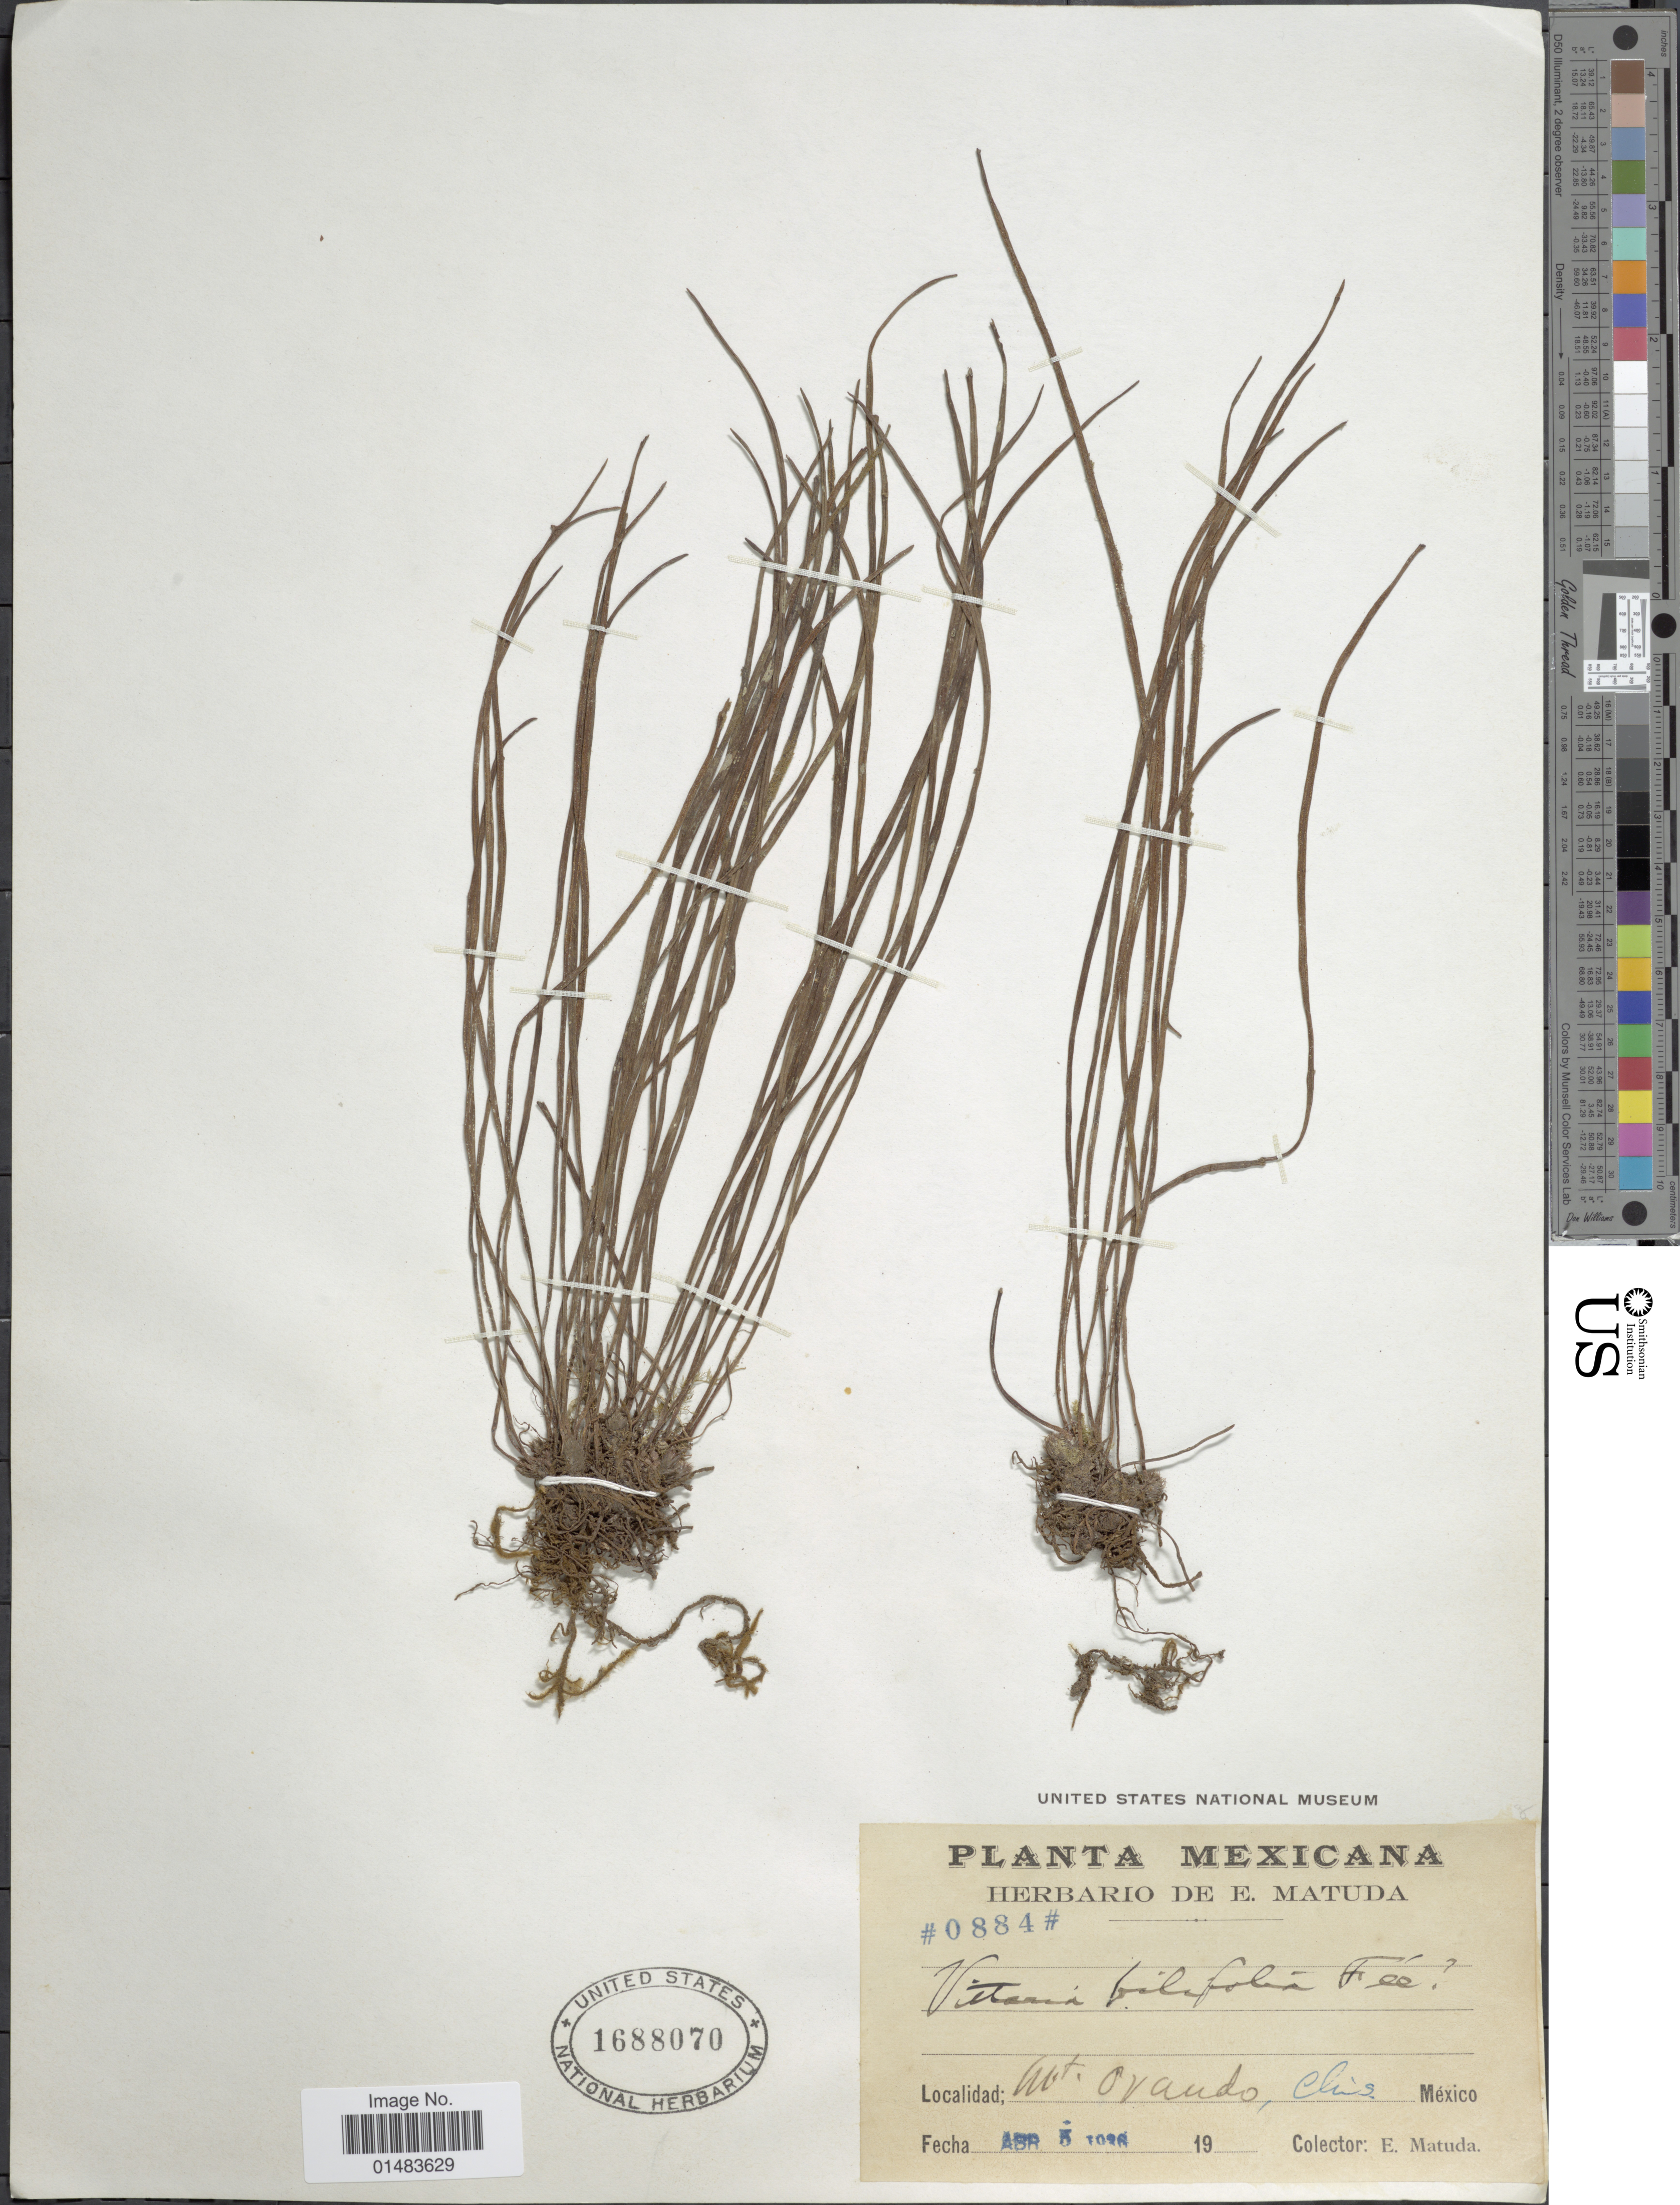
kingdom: Plantae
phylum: Tracheophyta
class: Polypodiopsida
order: Polypodiales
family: Pteridaceae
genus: Vittaria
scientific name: Vittaria graminifolia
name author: Kaulf.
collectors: E. Matuda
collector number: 0884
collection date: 1936-04-05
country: Mexico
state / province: Chiapas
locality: Mt. Orando, Chis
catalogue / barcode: US 1688070